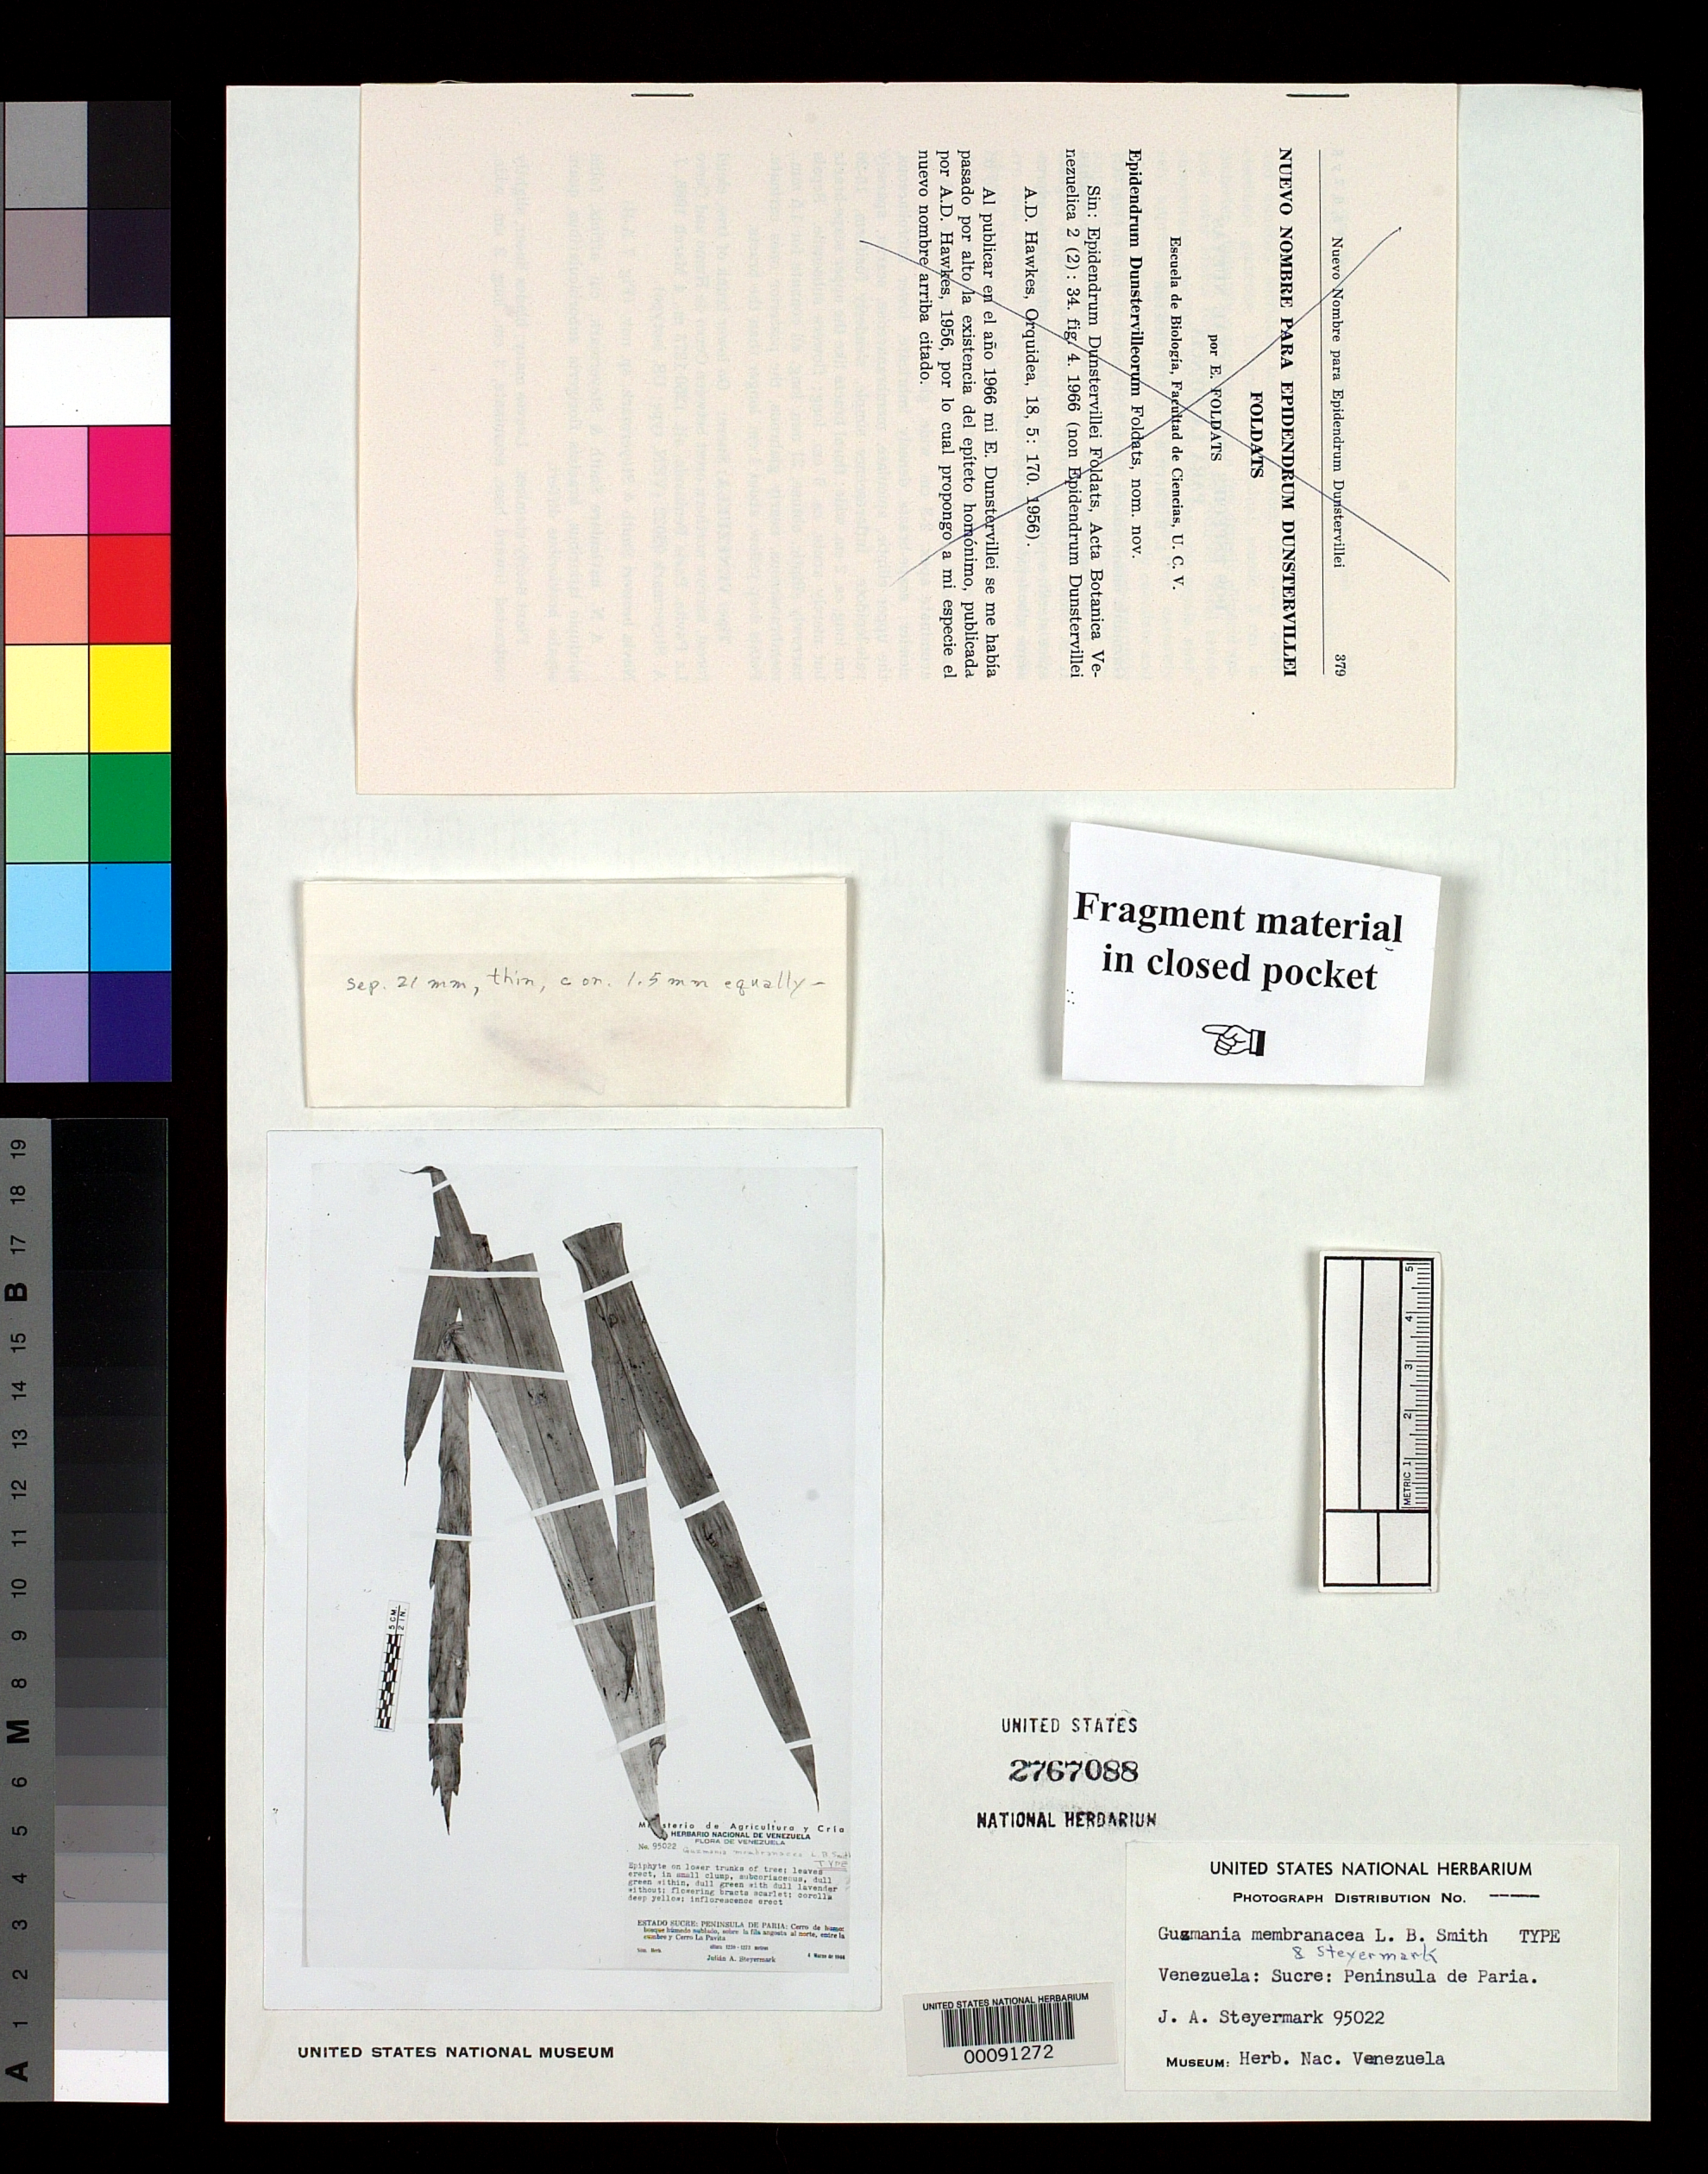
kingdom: Plantae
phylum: Tracheophyta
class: Liliopsida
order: Poales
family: Bromeliaceae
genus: Guzmania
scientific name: Guzmania membranacea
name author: L.B. Sm. & Steyerm.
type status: Isotype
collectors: J. Steyermark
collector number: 95022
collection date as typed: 04 Mar 1966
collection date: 1966-03-04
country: Venezuela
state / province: Sucre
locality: Betwween Cerro Dehumo and Cerro La Pavita, Paria Peninsula.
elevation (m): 1250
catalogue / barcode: US 2767088